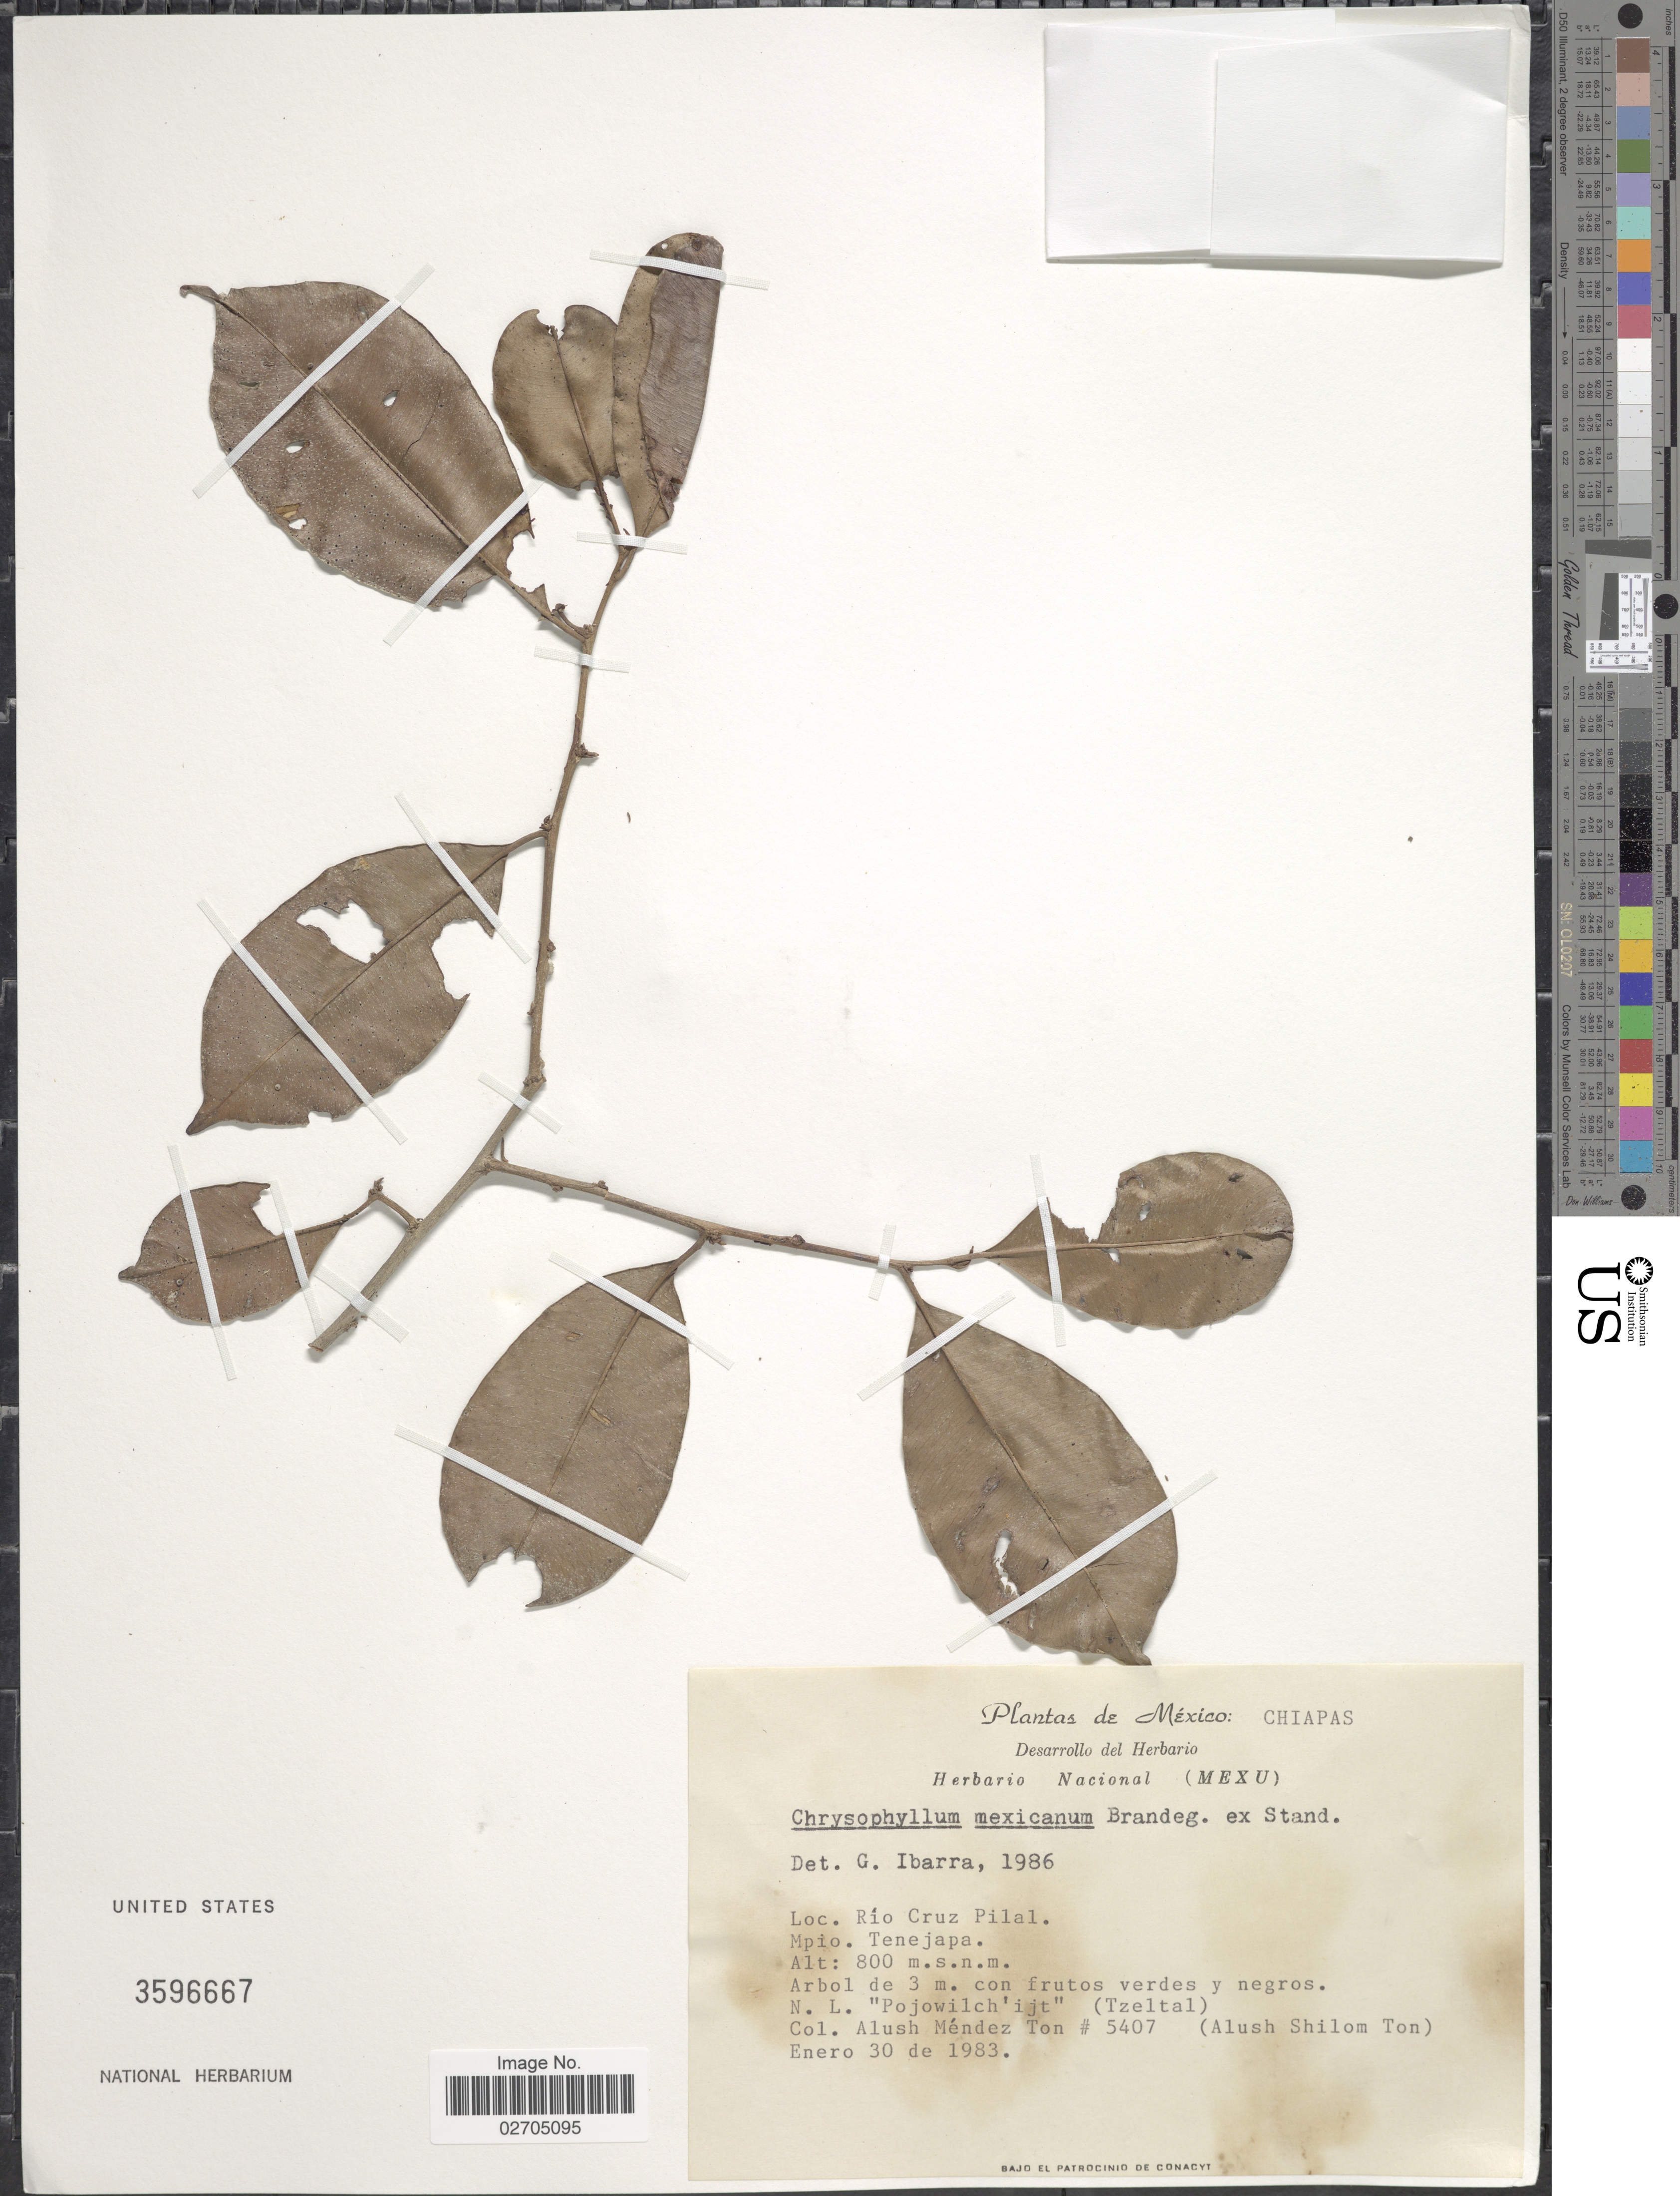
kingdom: Plantae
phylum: Tracheophyta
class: Magnoliopsida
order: Ericales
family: Sapotaceae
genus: Chrysophyllum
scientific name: Chrysophyllum mexicanum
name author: Brandegee ex Standl.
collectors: A. M. Ton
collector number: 5407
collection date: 1983-01-30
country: Mexico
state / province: Chiapas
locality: Rio Cruz Pilal, Mpio. Tenejapa.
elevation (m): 800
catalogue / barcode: US 3596667